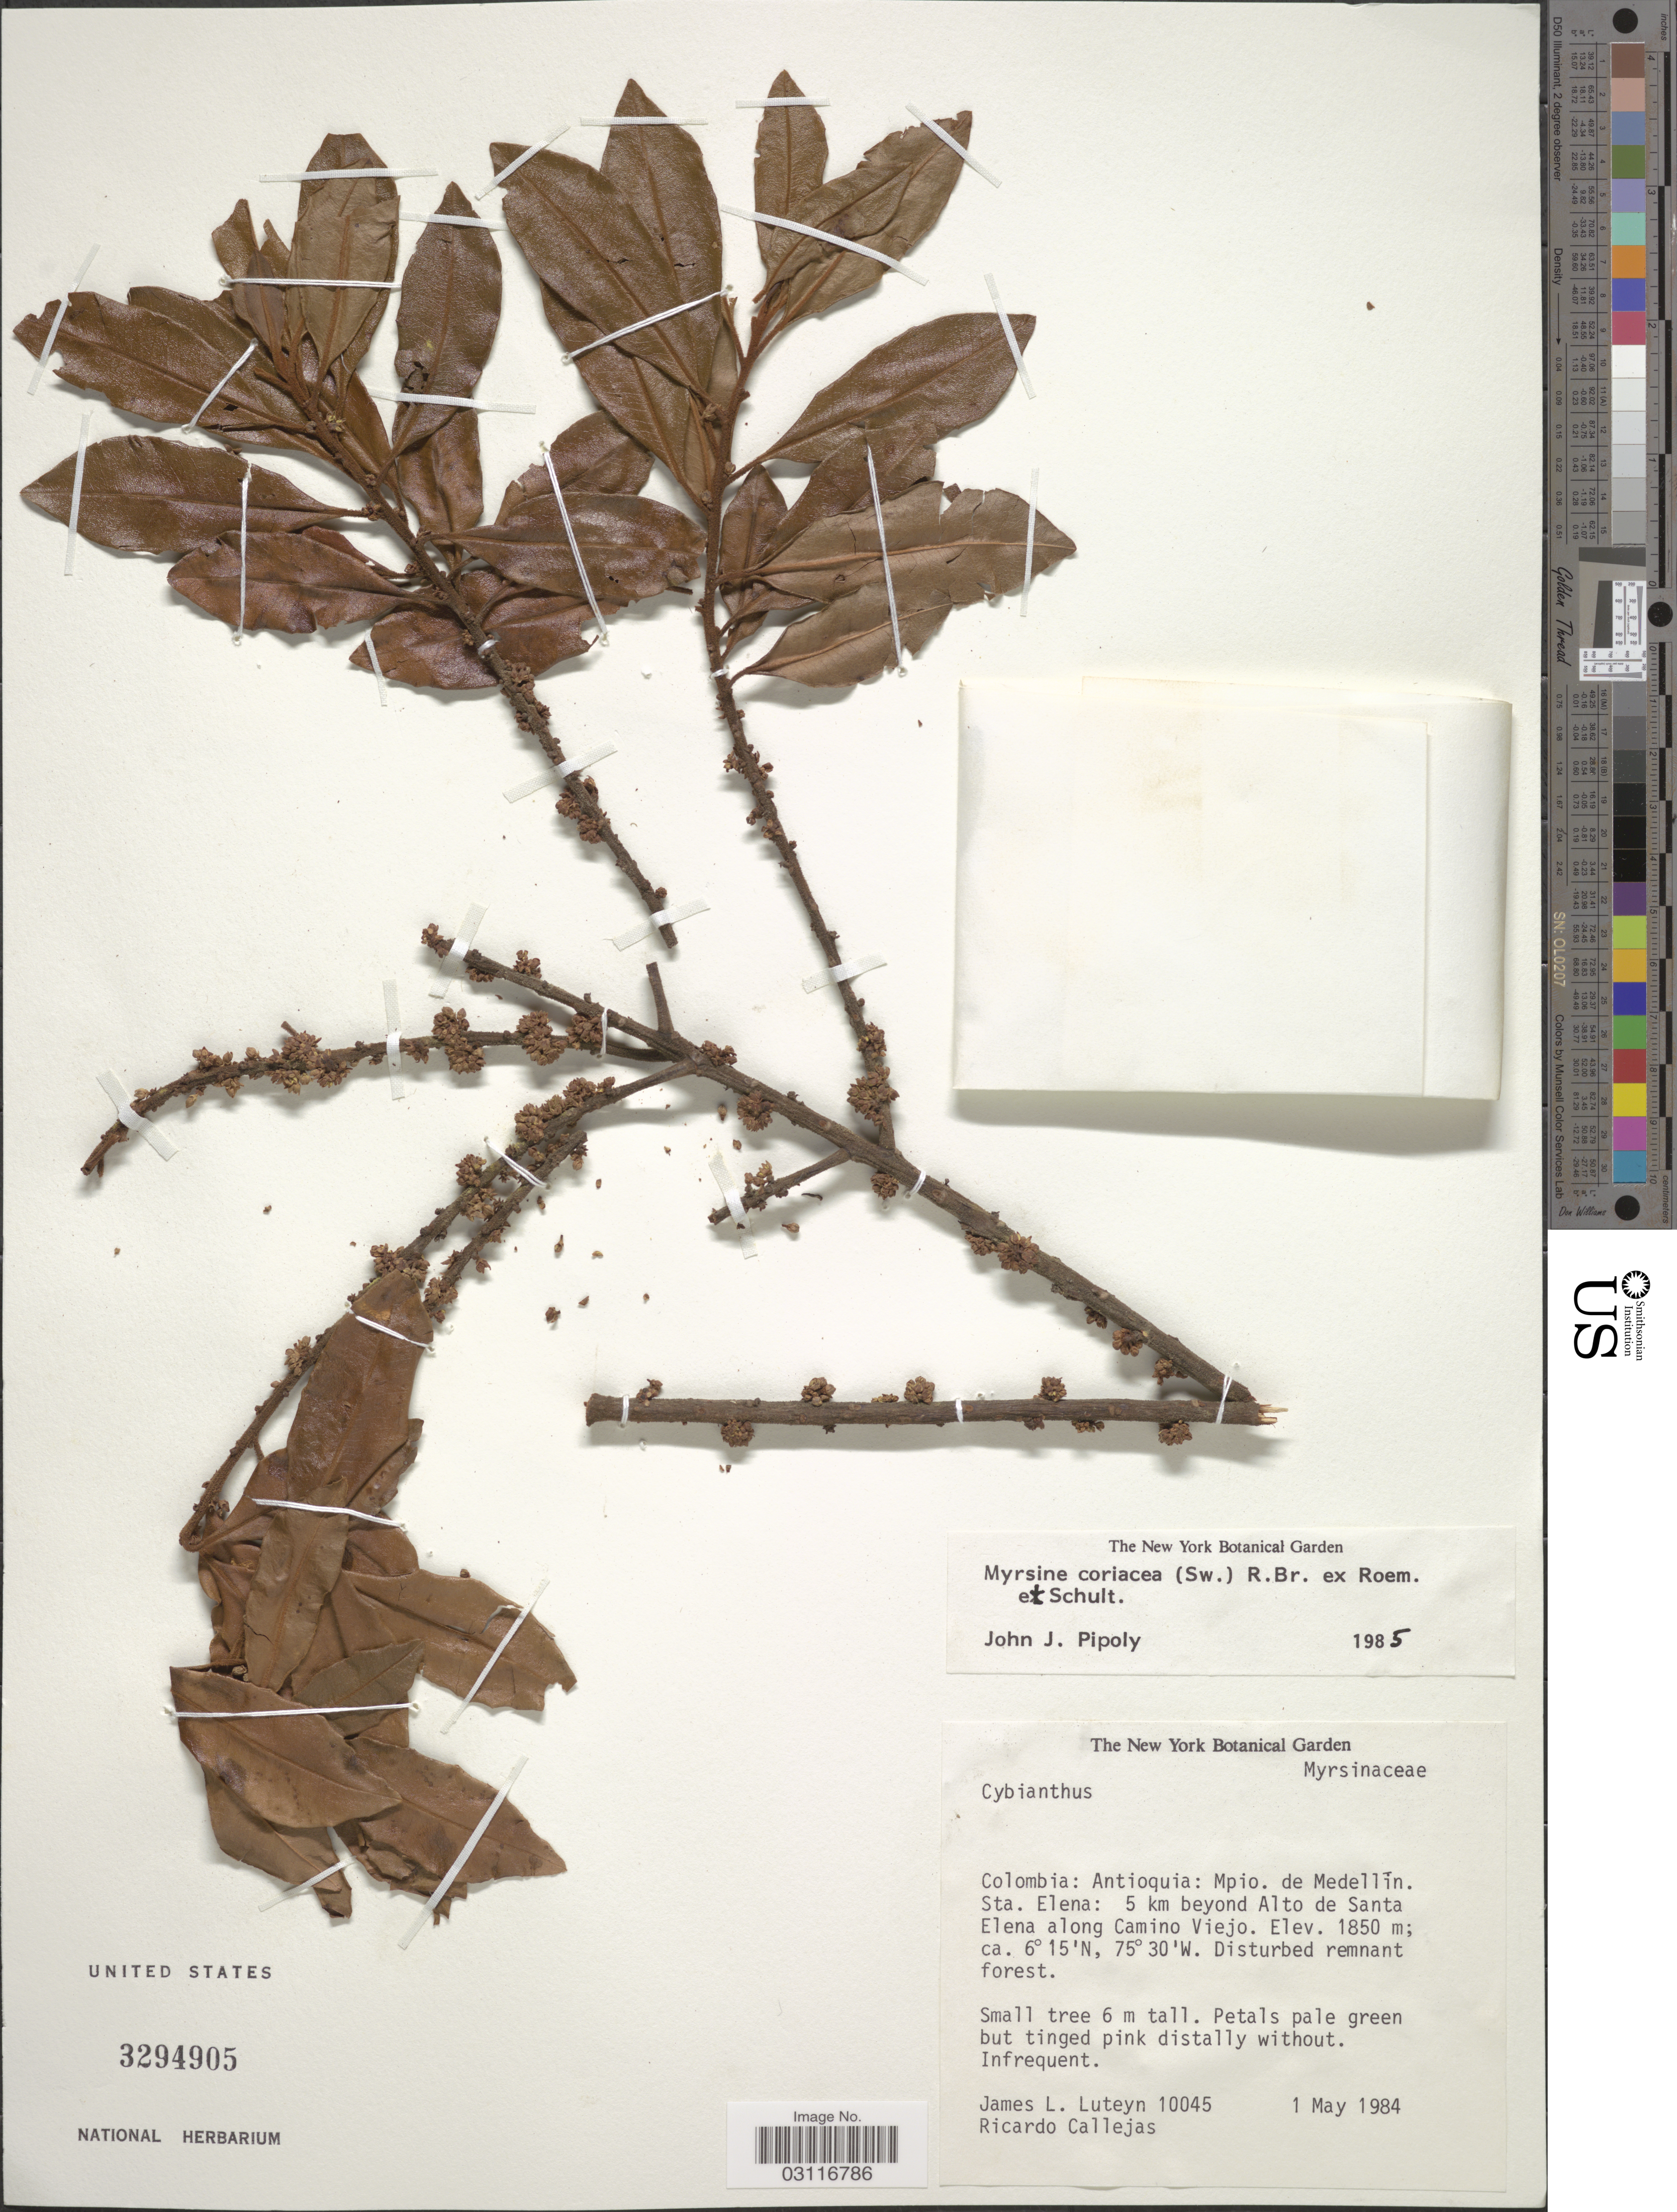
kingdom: Plantae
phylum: Tracheophyta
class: Magnoliopsida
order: Ericales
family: Primulaceae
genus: Myrsine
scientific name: Myrsine coriacea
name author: (Sw.) R. Br. ex Roem. & Schult.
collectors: J. Luteyn & R. Callejas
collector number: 10045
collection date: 1984-05-01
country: Colombia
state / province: Antioquia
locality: Mpio. de Medellín. Sta. Elena: 5 km beyond Alto de Santa Elena along Camino Viejo.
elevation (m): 1850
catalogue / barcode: US 3294905